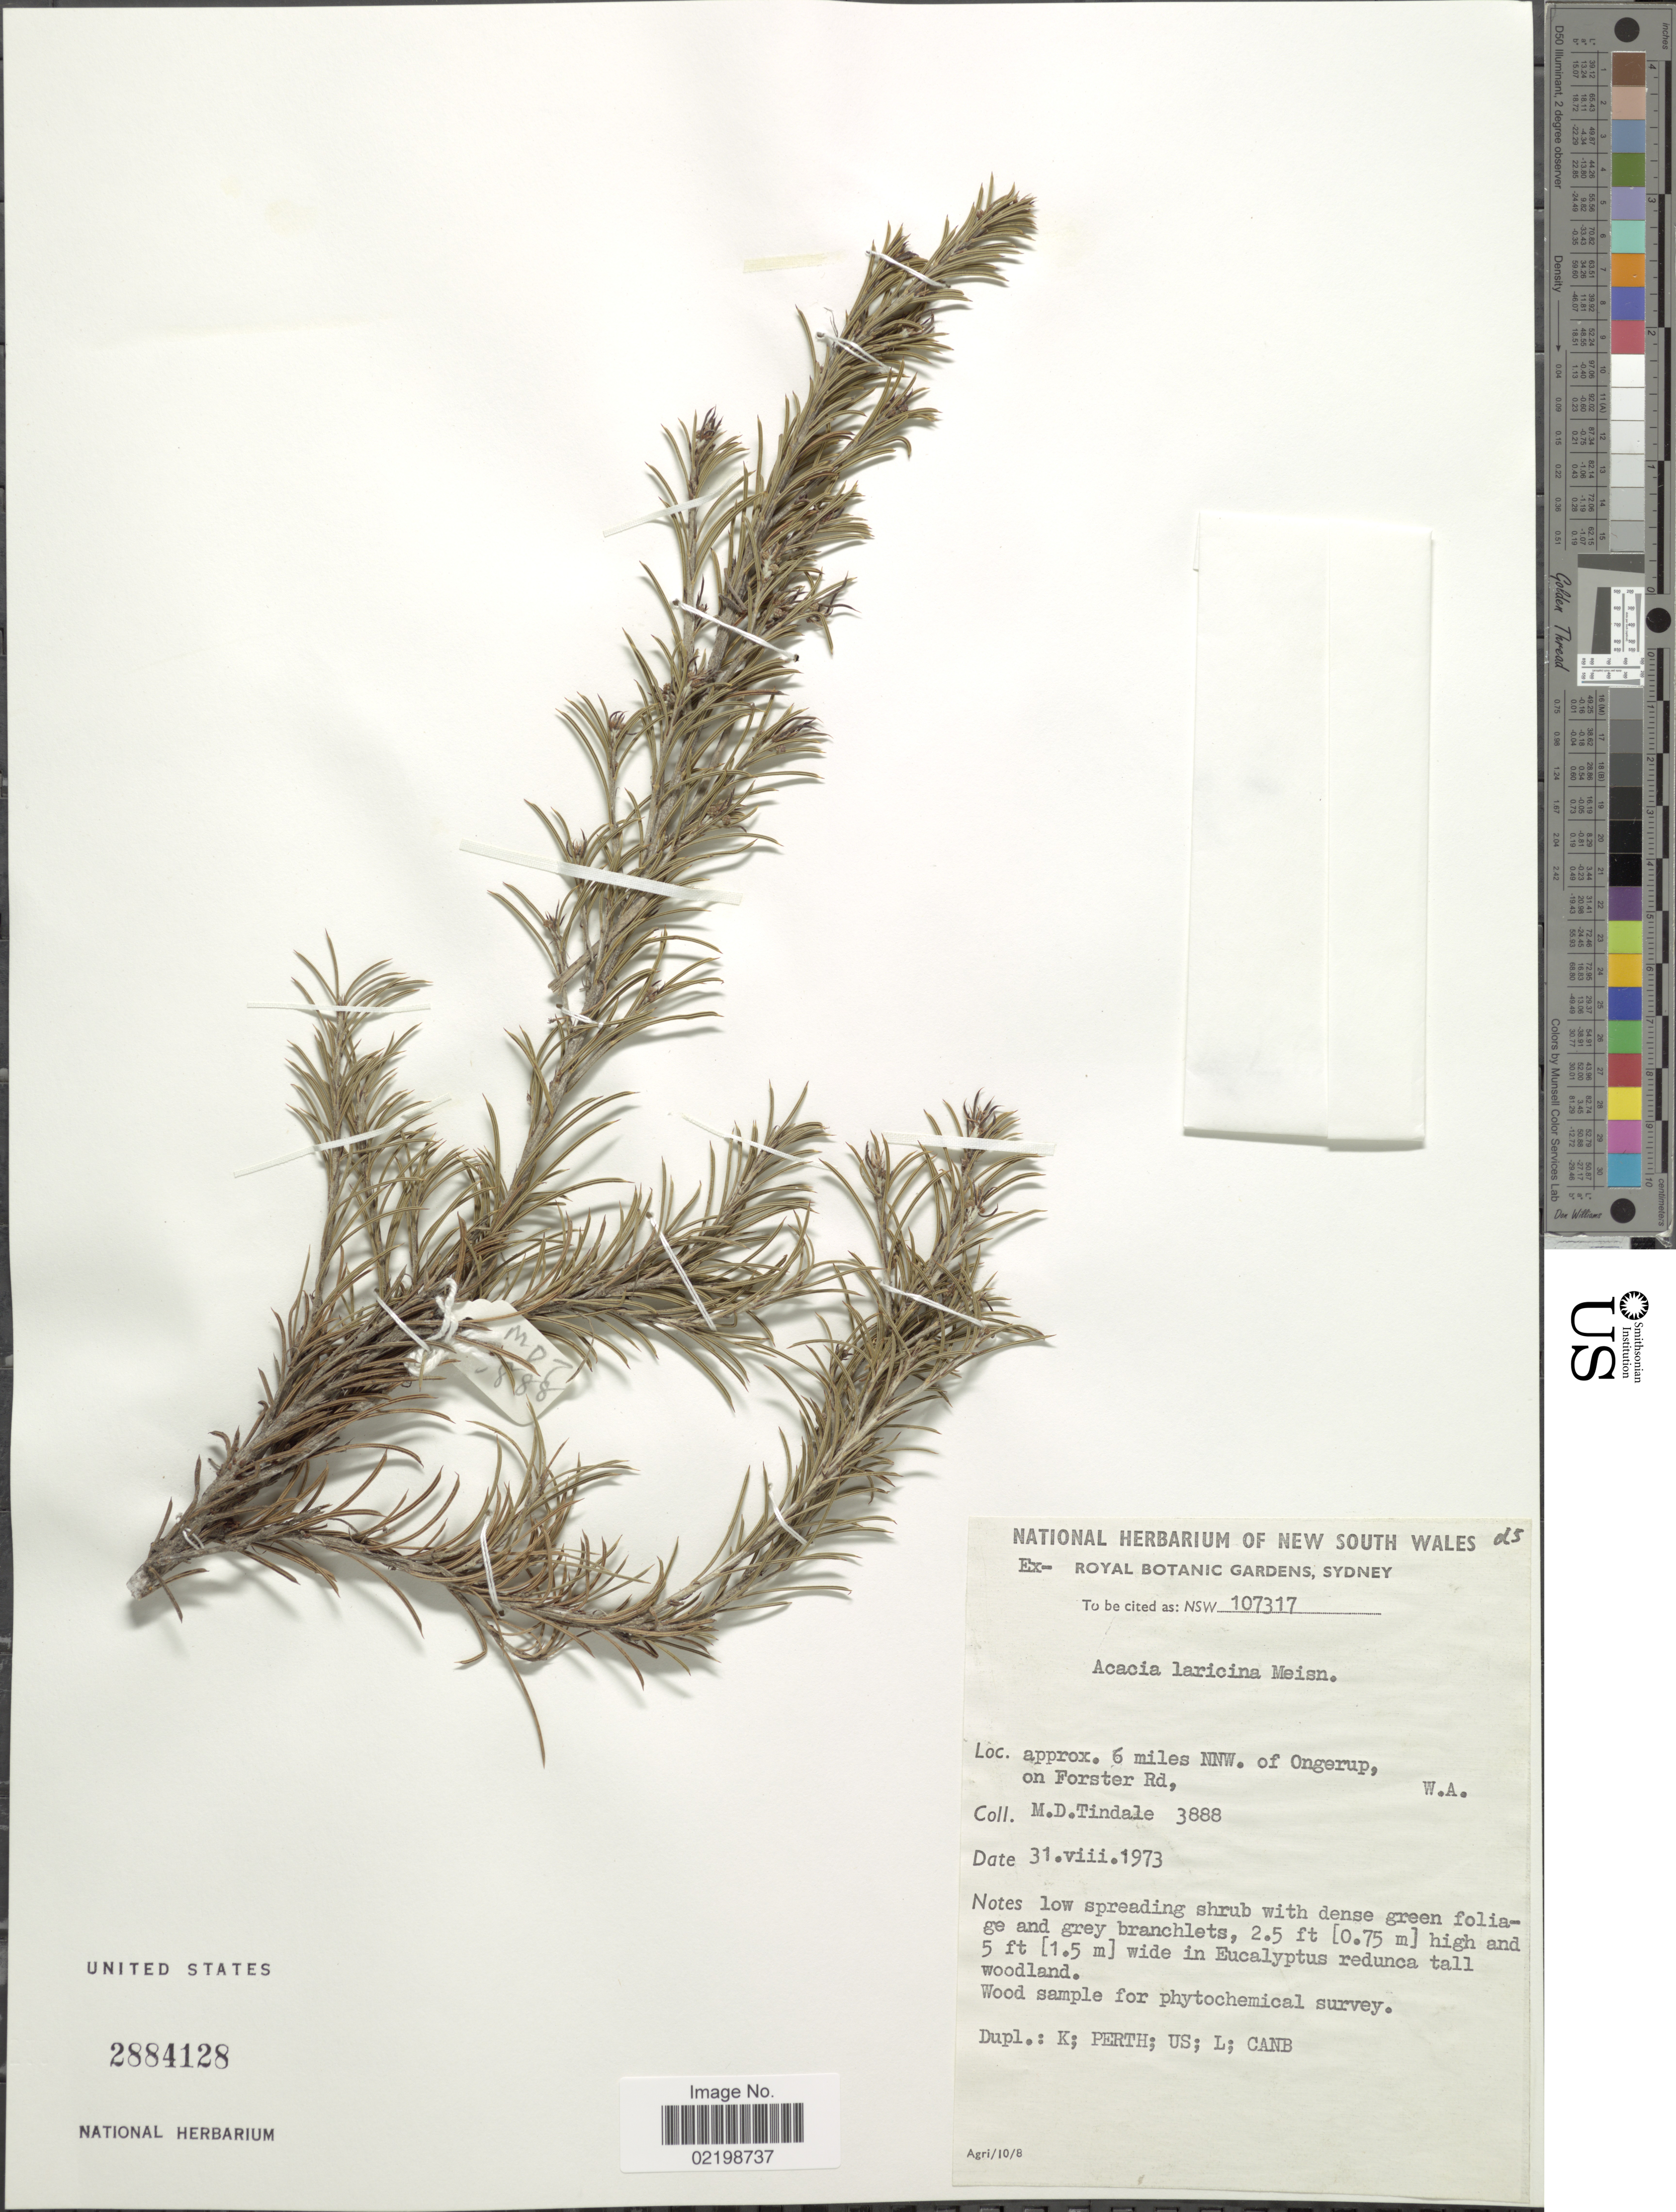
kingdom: Plantae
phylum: Tracheophyta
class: Magnoliopsida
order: Fabales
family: Fabaceae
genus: Acacia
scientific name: Acacia laricina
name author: Meissner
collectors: M. D. Tindale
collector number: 3888/ NSW107317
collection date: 1973-08-31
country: Australia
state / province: Western Australia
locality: Approx. 6 miles NNW. of Ongerup, on Forster Rd, W.A.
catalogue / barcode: US 2884128